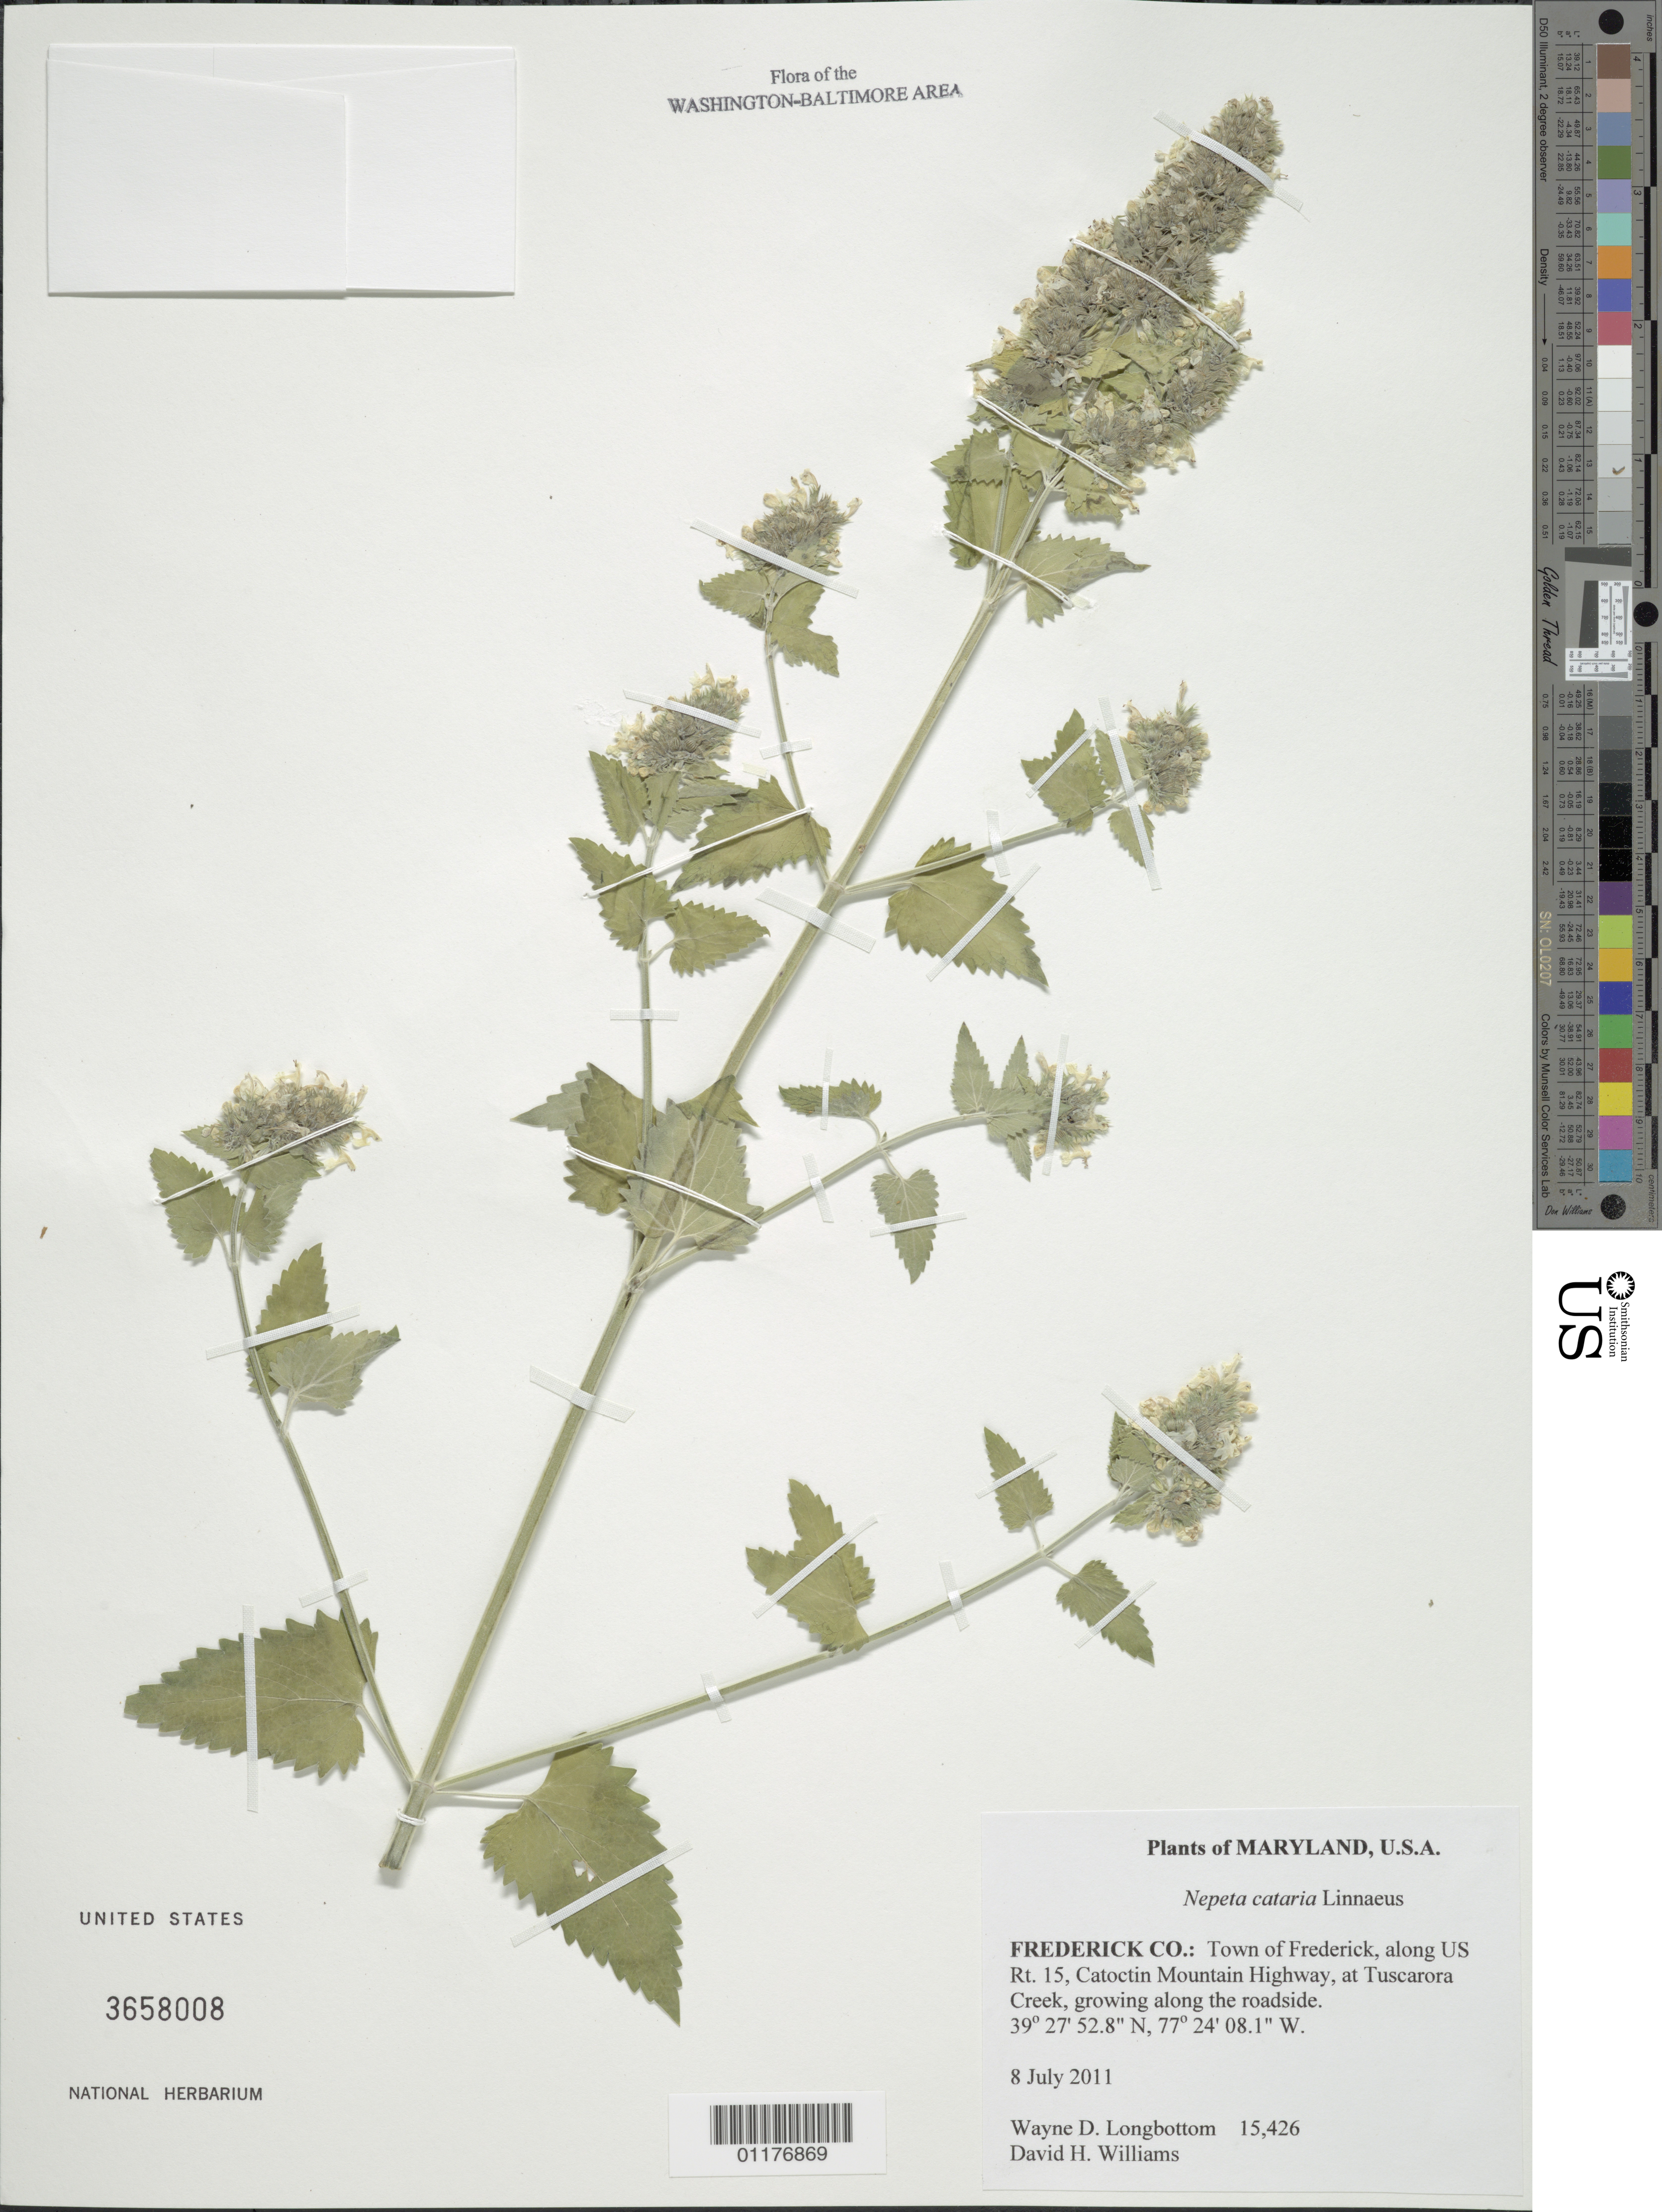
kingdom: Plantae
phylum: Tracheophyta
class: Magnoliopsida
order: Lamiales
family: Lamiaceae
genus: Nepeta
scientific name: Nepeta cataria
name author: L.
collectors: W. D. Longbottom & D. H. Williams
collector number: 15426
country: United States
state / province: Maryland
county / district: Frederick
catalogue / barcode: US 3658008